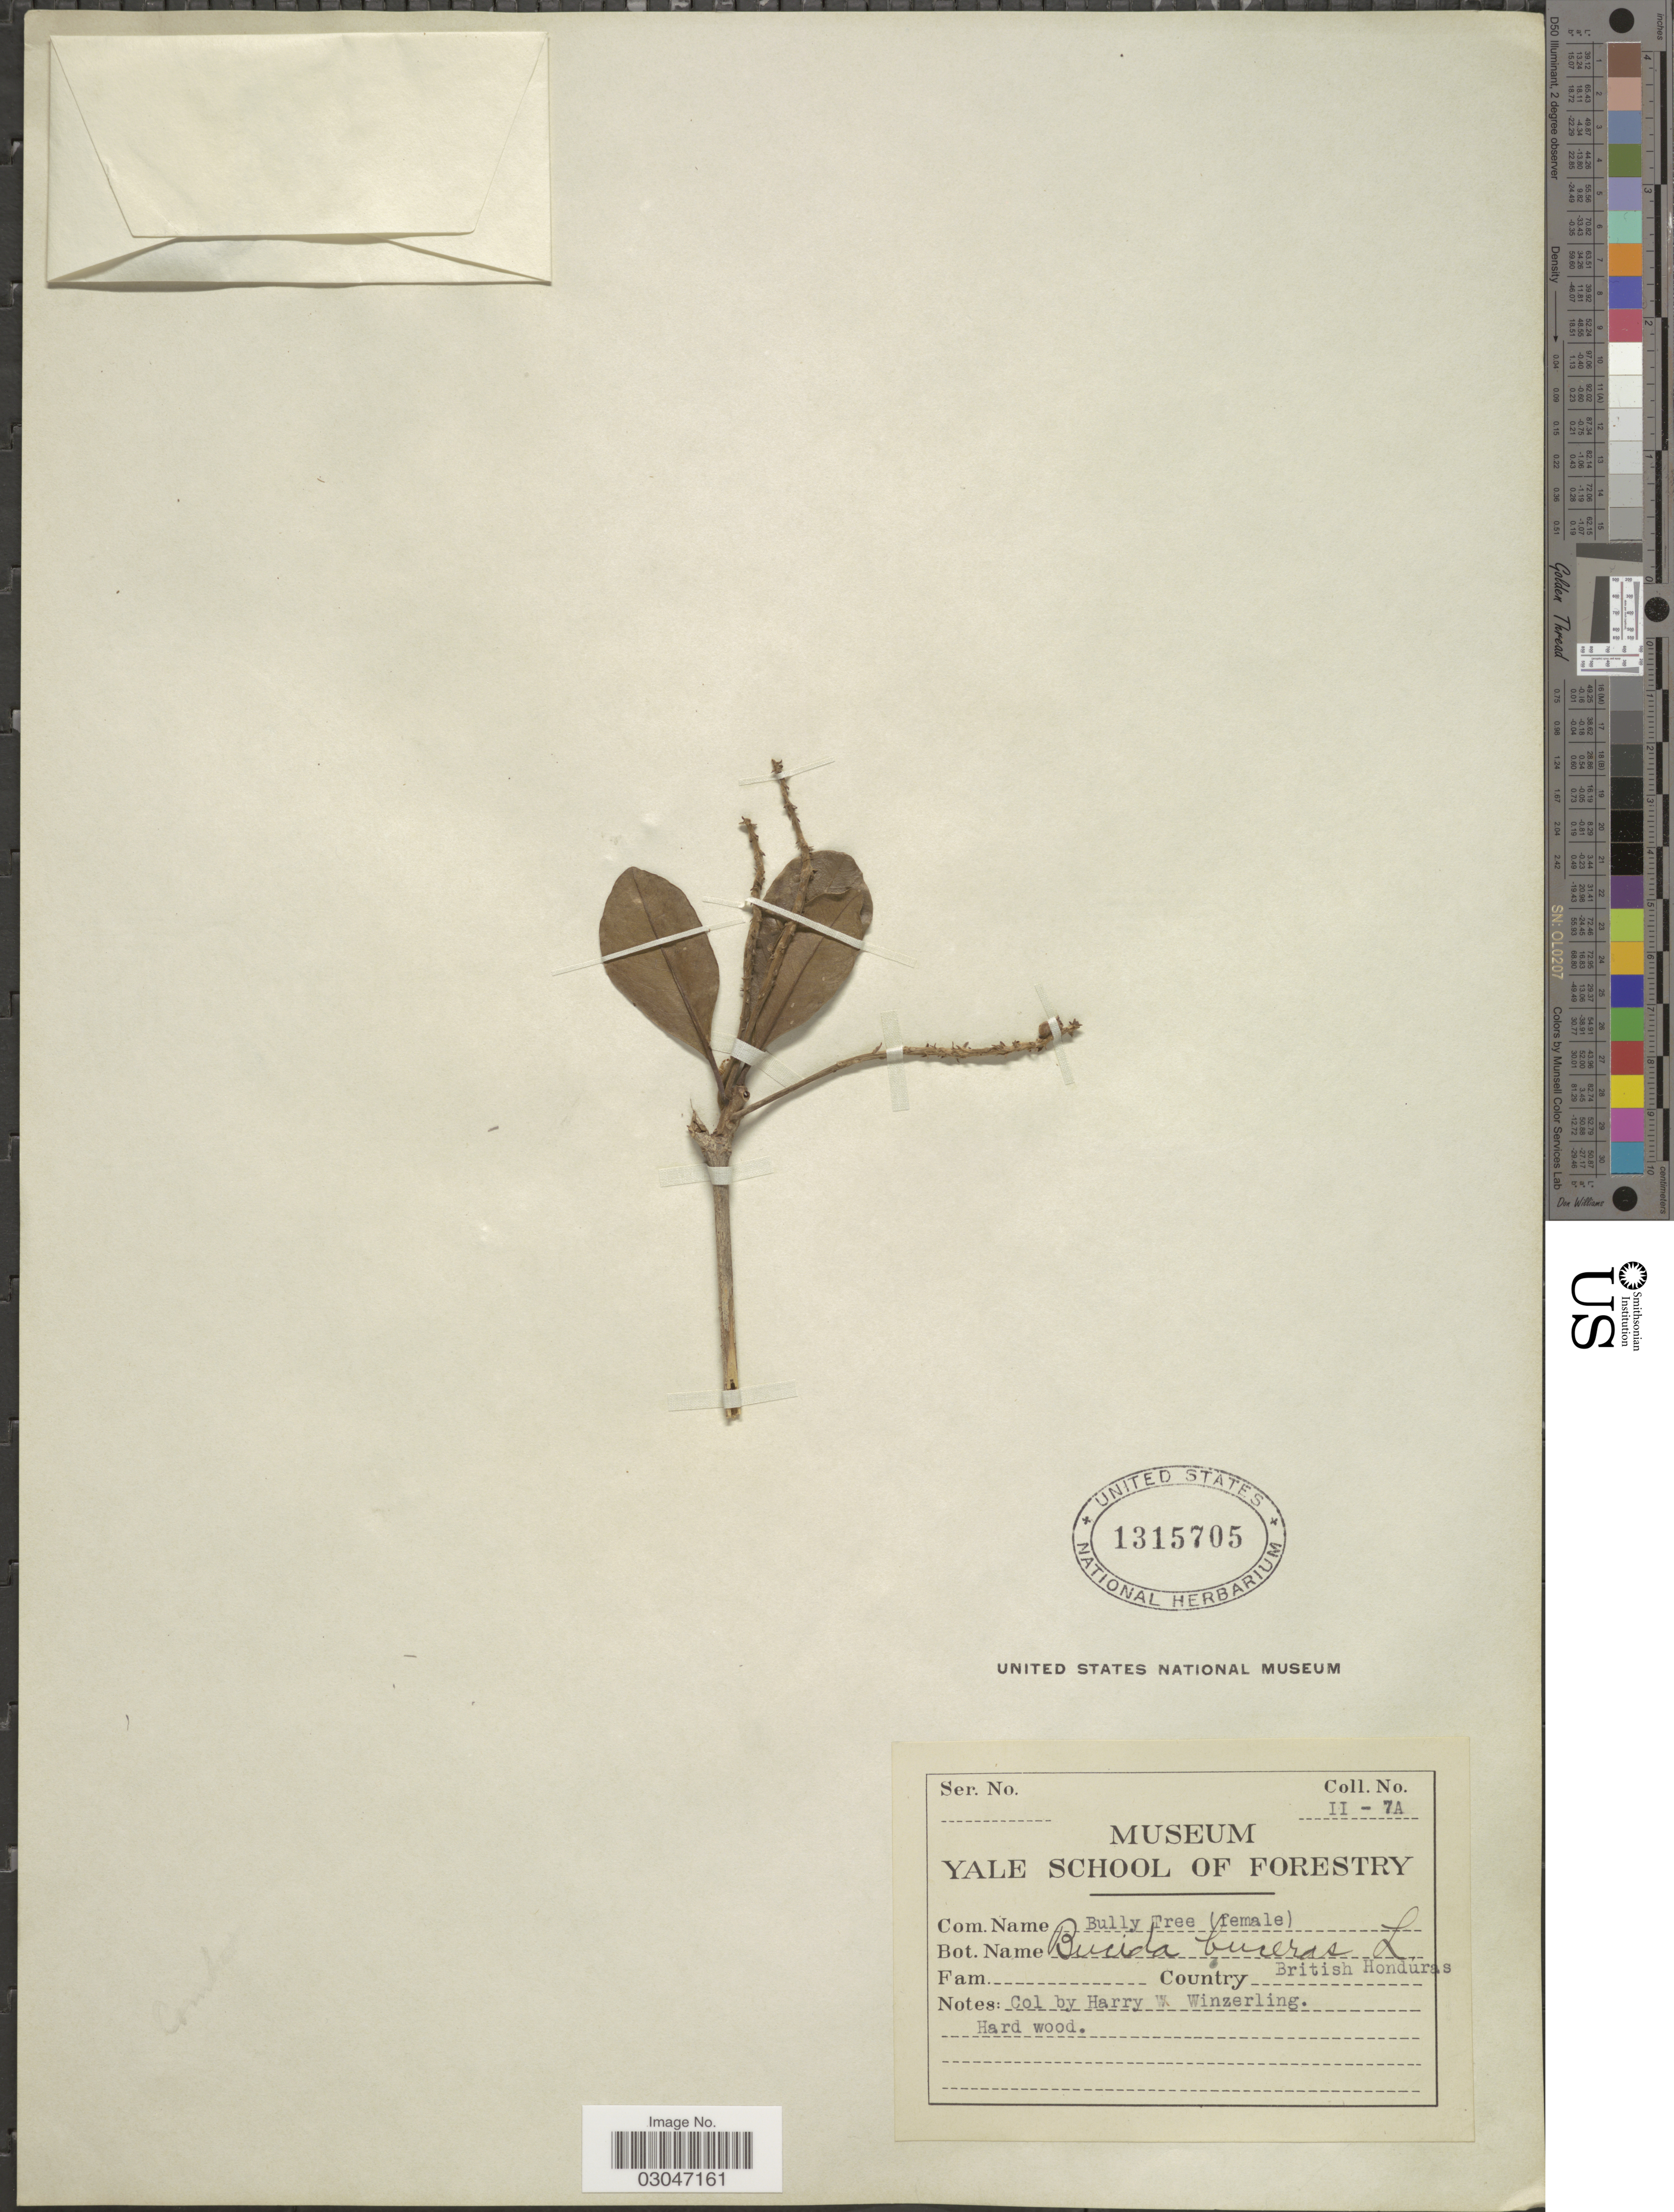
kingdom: Plantae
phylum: Tracheophyta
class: Magnoliopsida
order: Myrtales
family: Combretaceae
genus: Terminalia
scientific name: Terminalia buceras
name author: (L.) C. Wright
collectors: H. Winzerling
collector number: II - 7A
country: Belize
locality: British Honduras.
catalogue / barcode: US 1315705